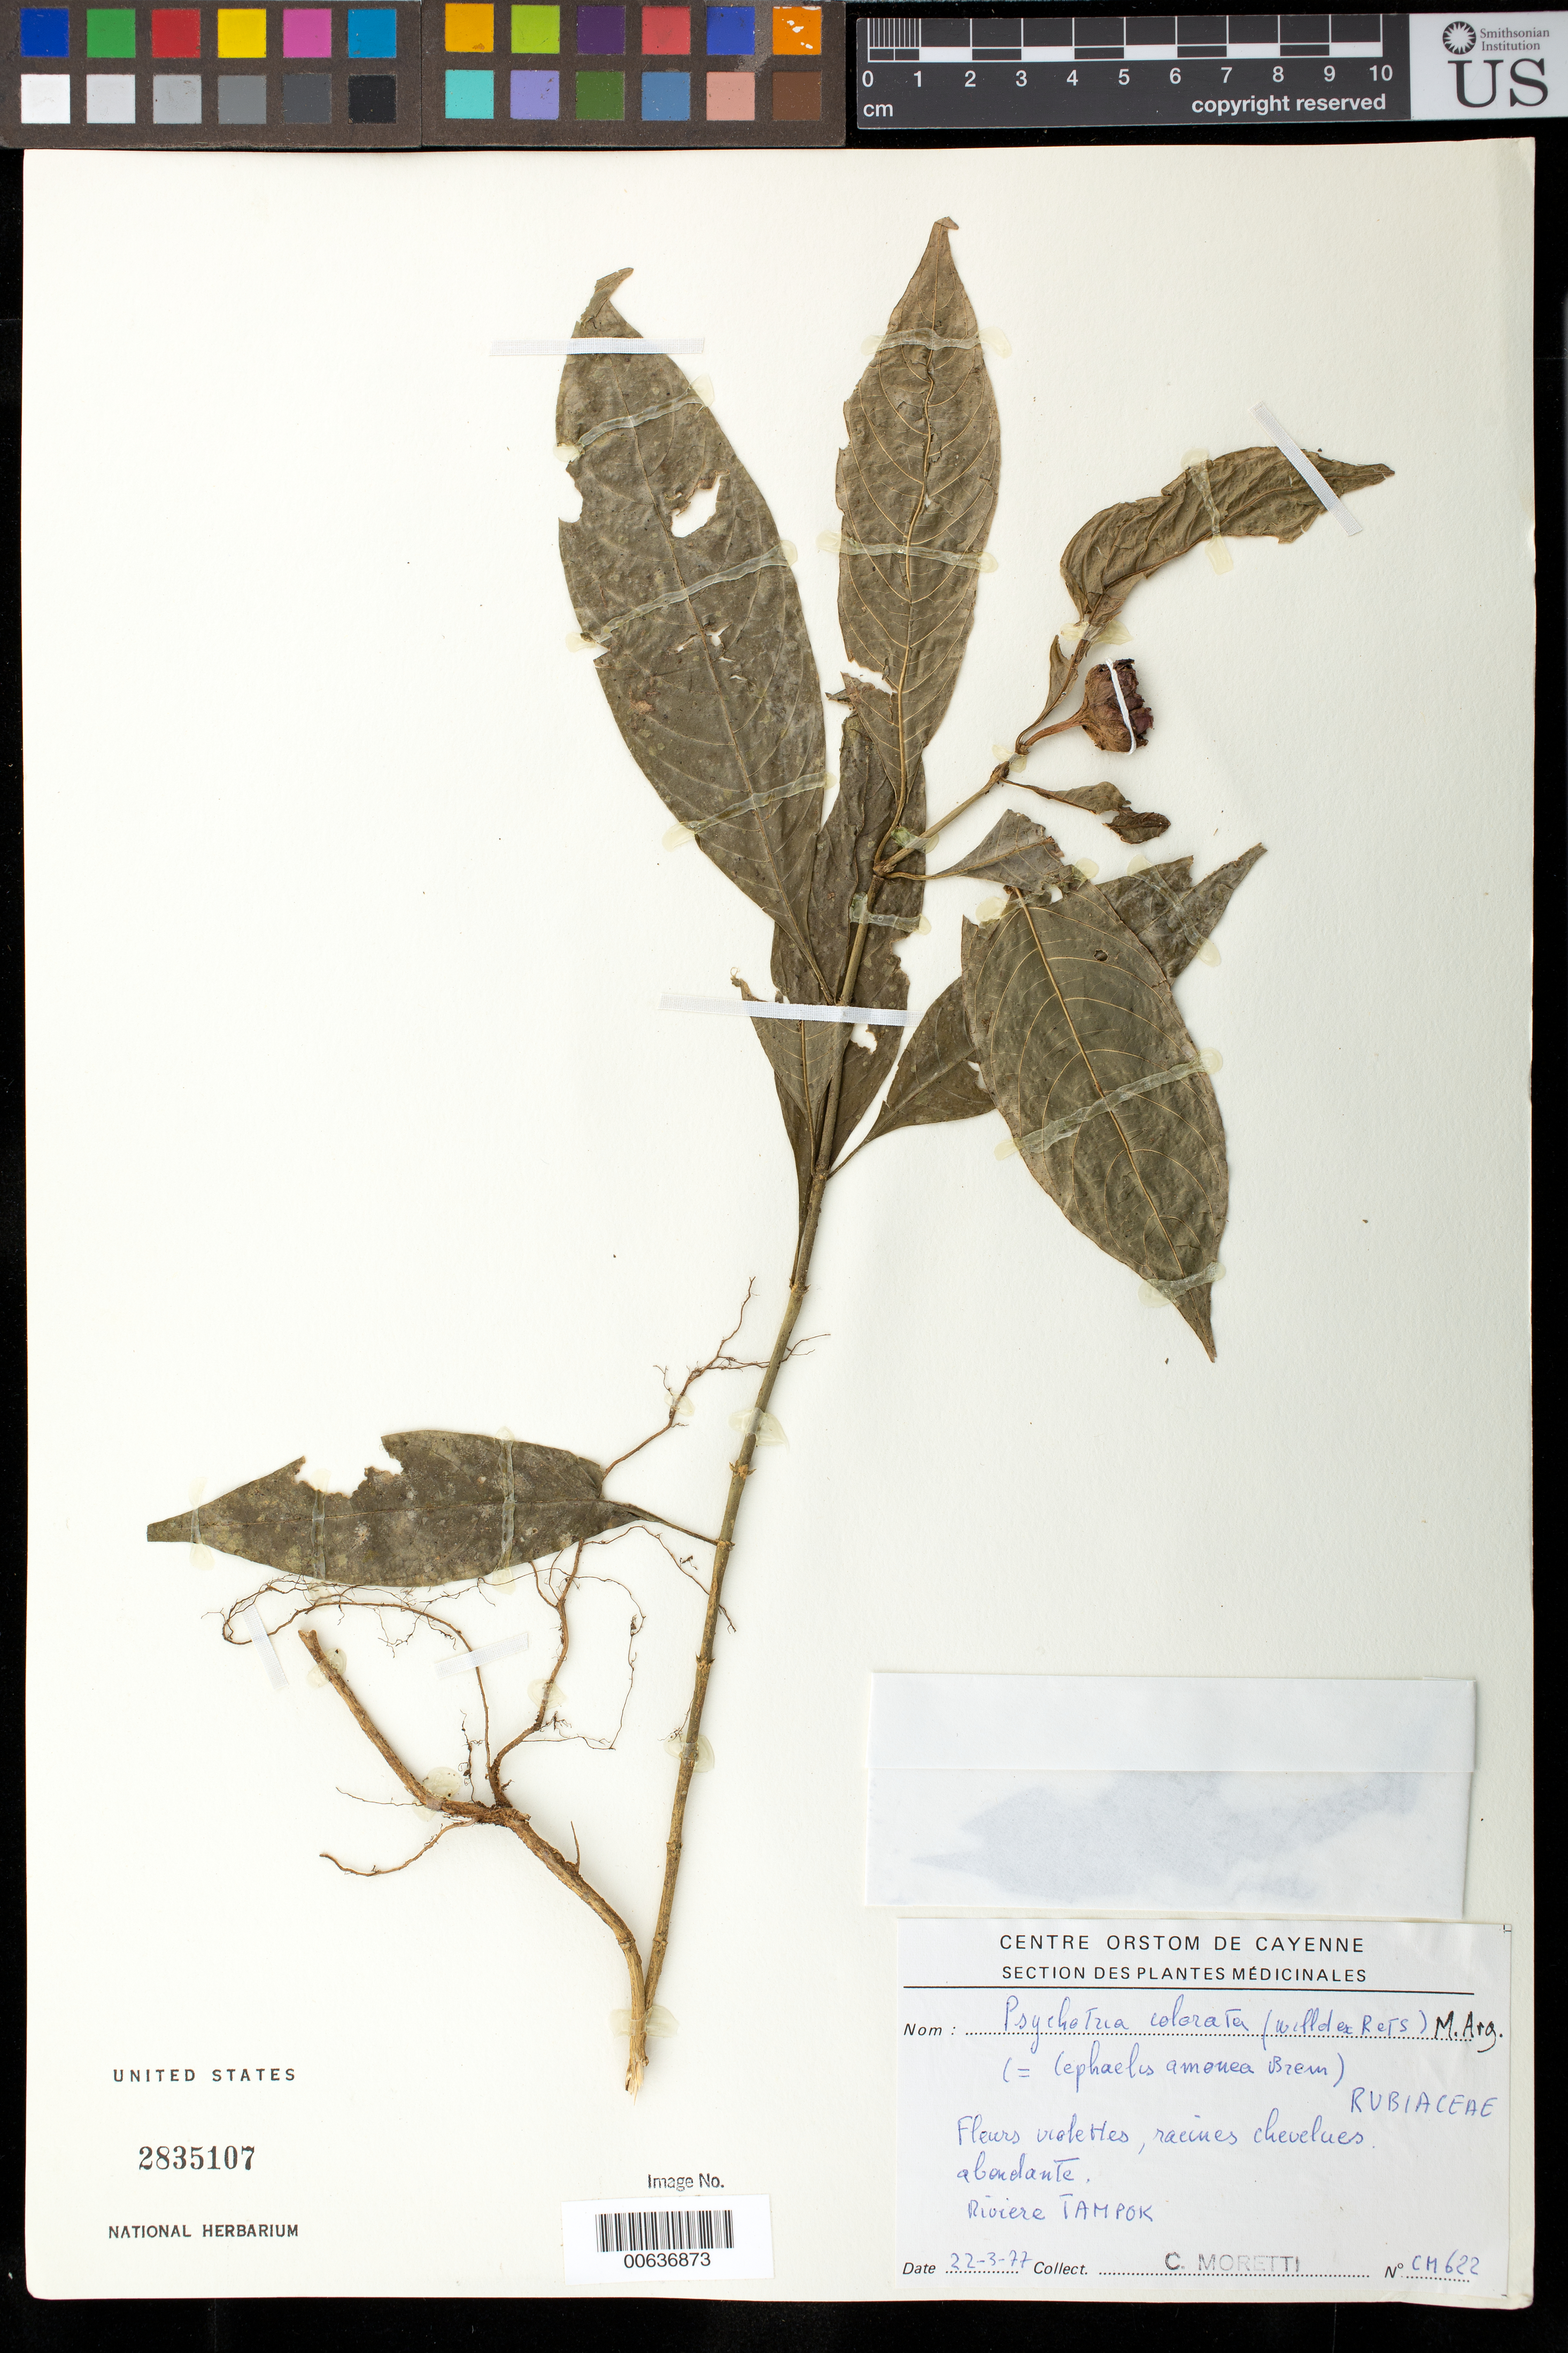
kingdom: Plantae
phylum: Tracheophyta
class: Magnoliopsida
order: Gentianales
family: Rubiaceae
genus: Palicourea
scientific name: Palicourea colorata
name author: (Hoffmanns. ex Roem. & Schult.) Delprete & J.H. Kirkbr.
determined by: Kirkbride, J. H., Jr.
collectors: C. Moretti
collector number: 622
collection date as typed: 22-Mar-77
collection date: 1977-03-22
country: French Guiana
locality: Rivière Tampoc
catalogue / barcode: US 2835107